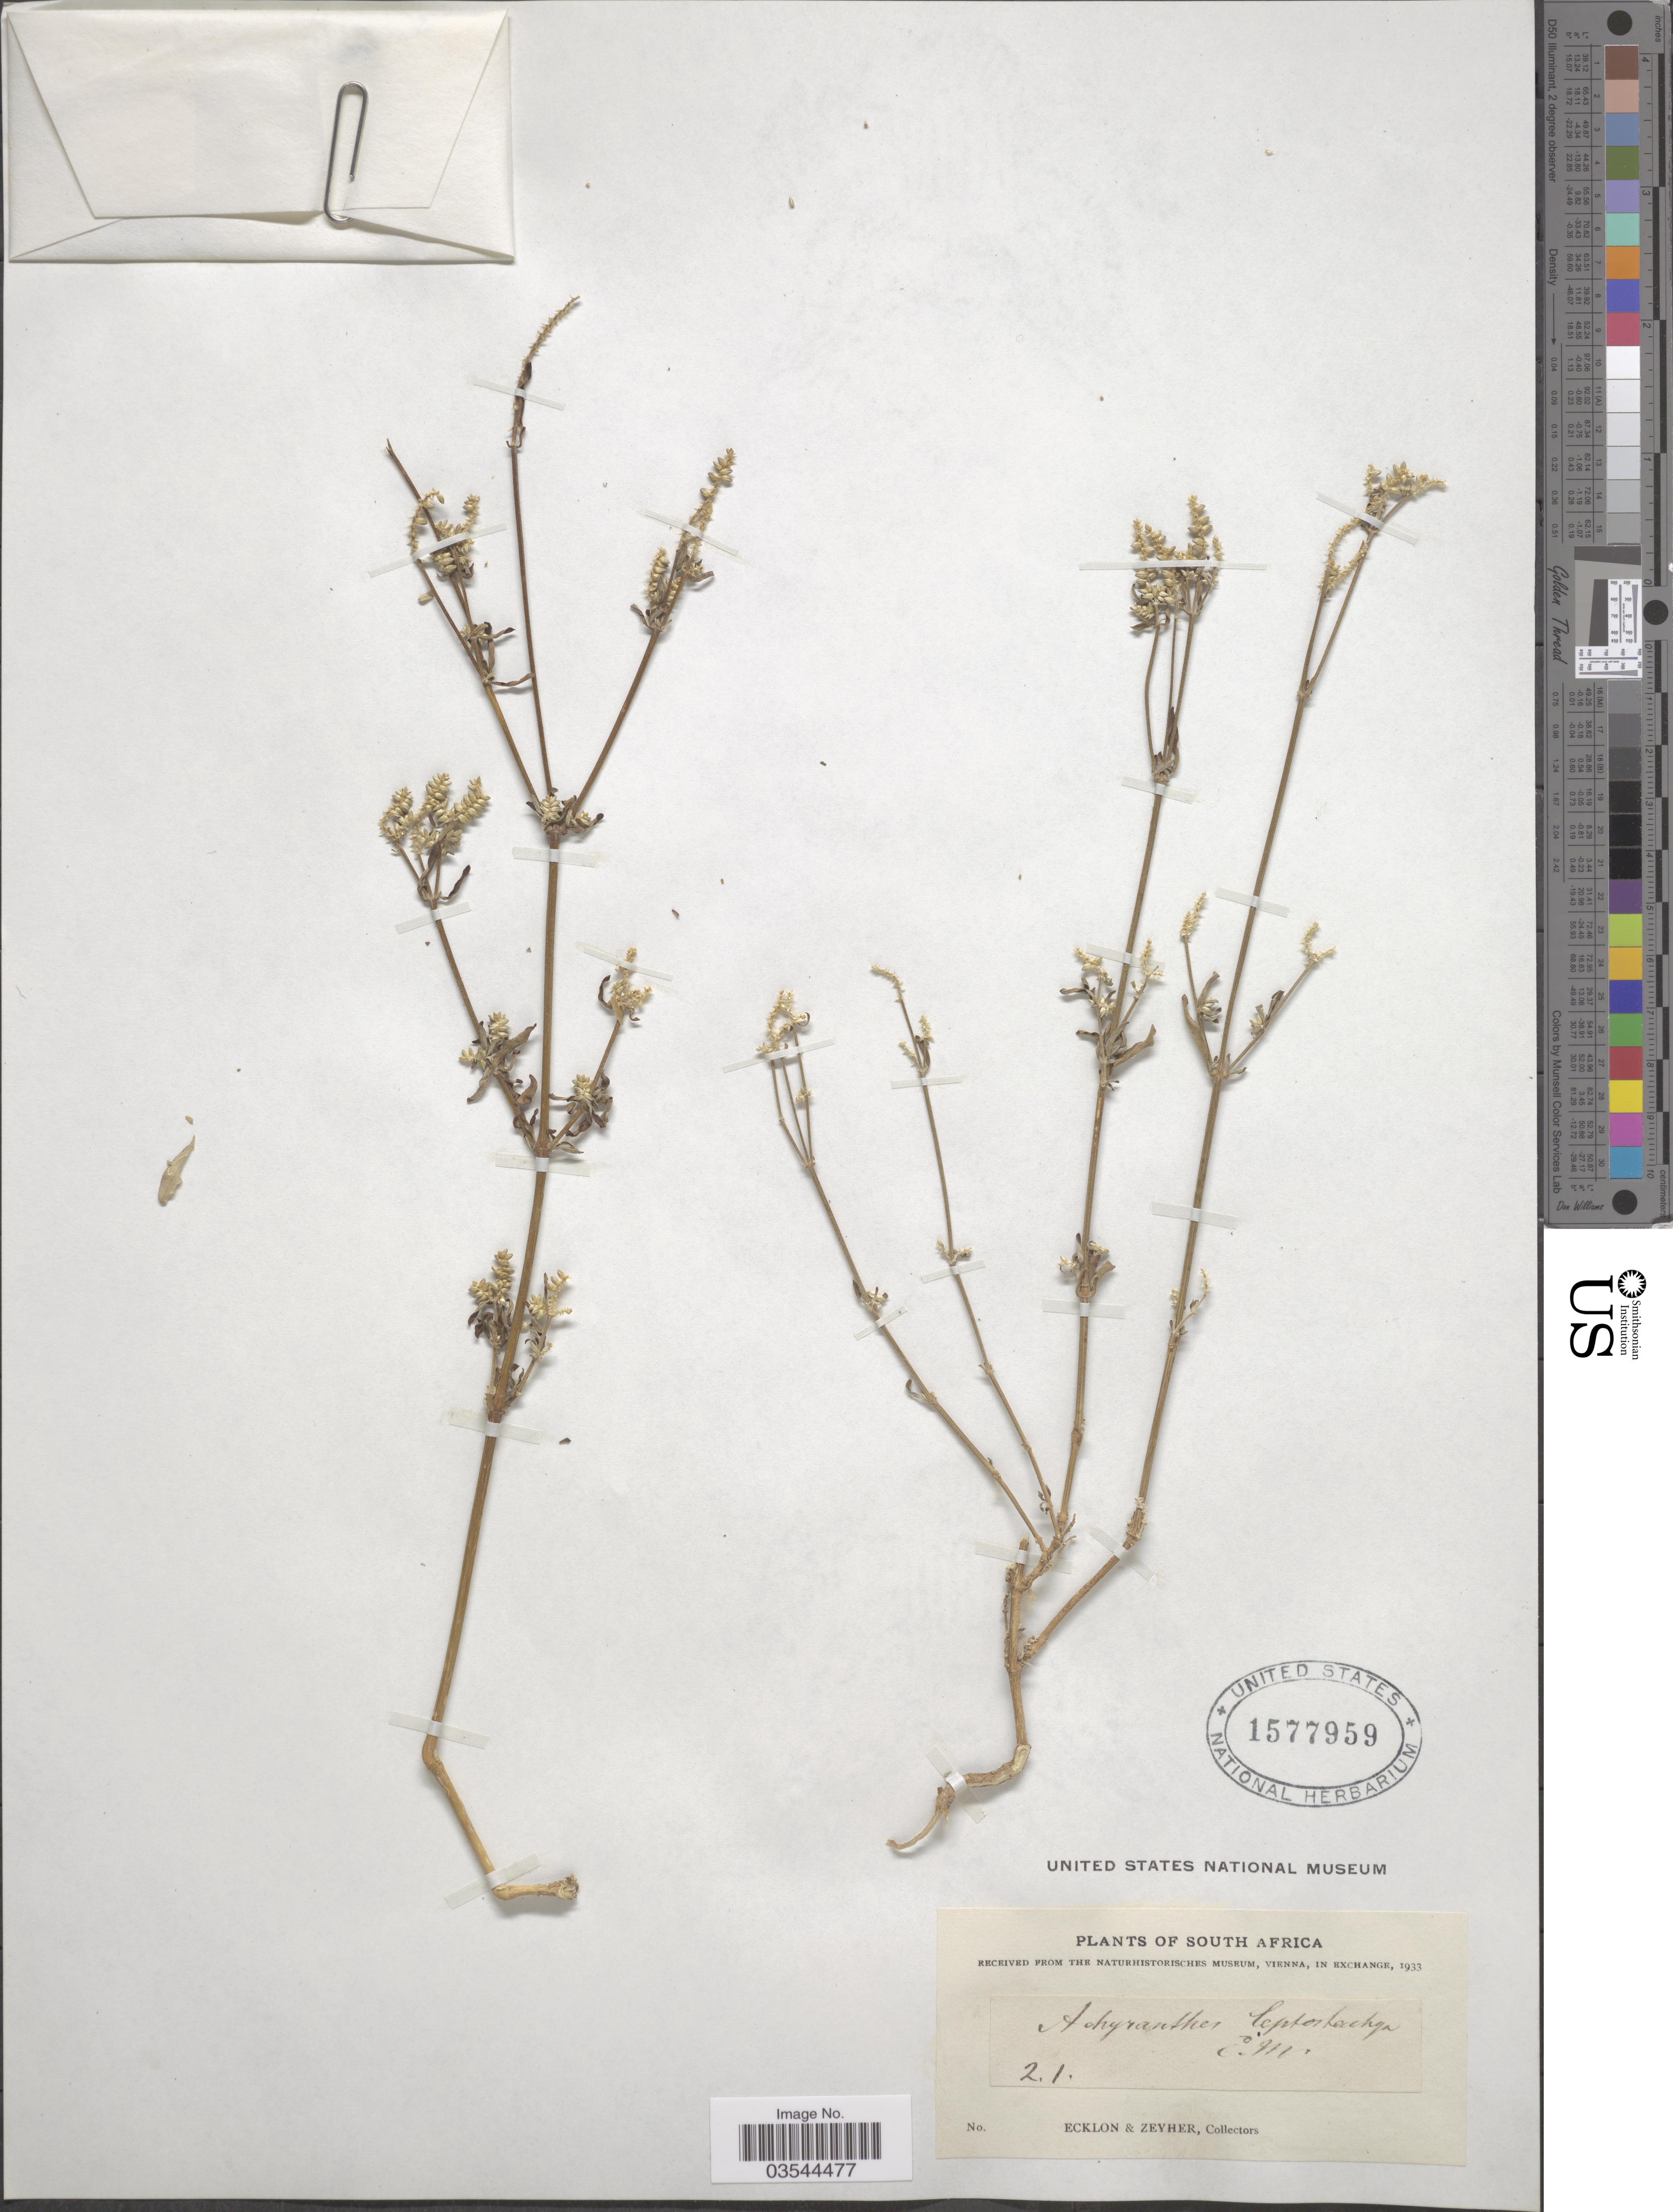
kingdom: Plantae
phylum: Tracheophyta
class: Magnoliopsida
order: Caryophyllales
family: Amaranthaceae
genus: Achyranthes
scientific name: Achyranthes leptostachya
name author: E. Mey. ex Meisn.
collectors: -. Ecklon & -. Zeyher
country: South Africa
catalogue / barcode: US 1577959